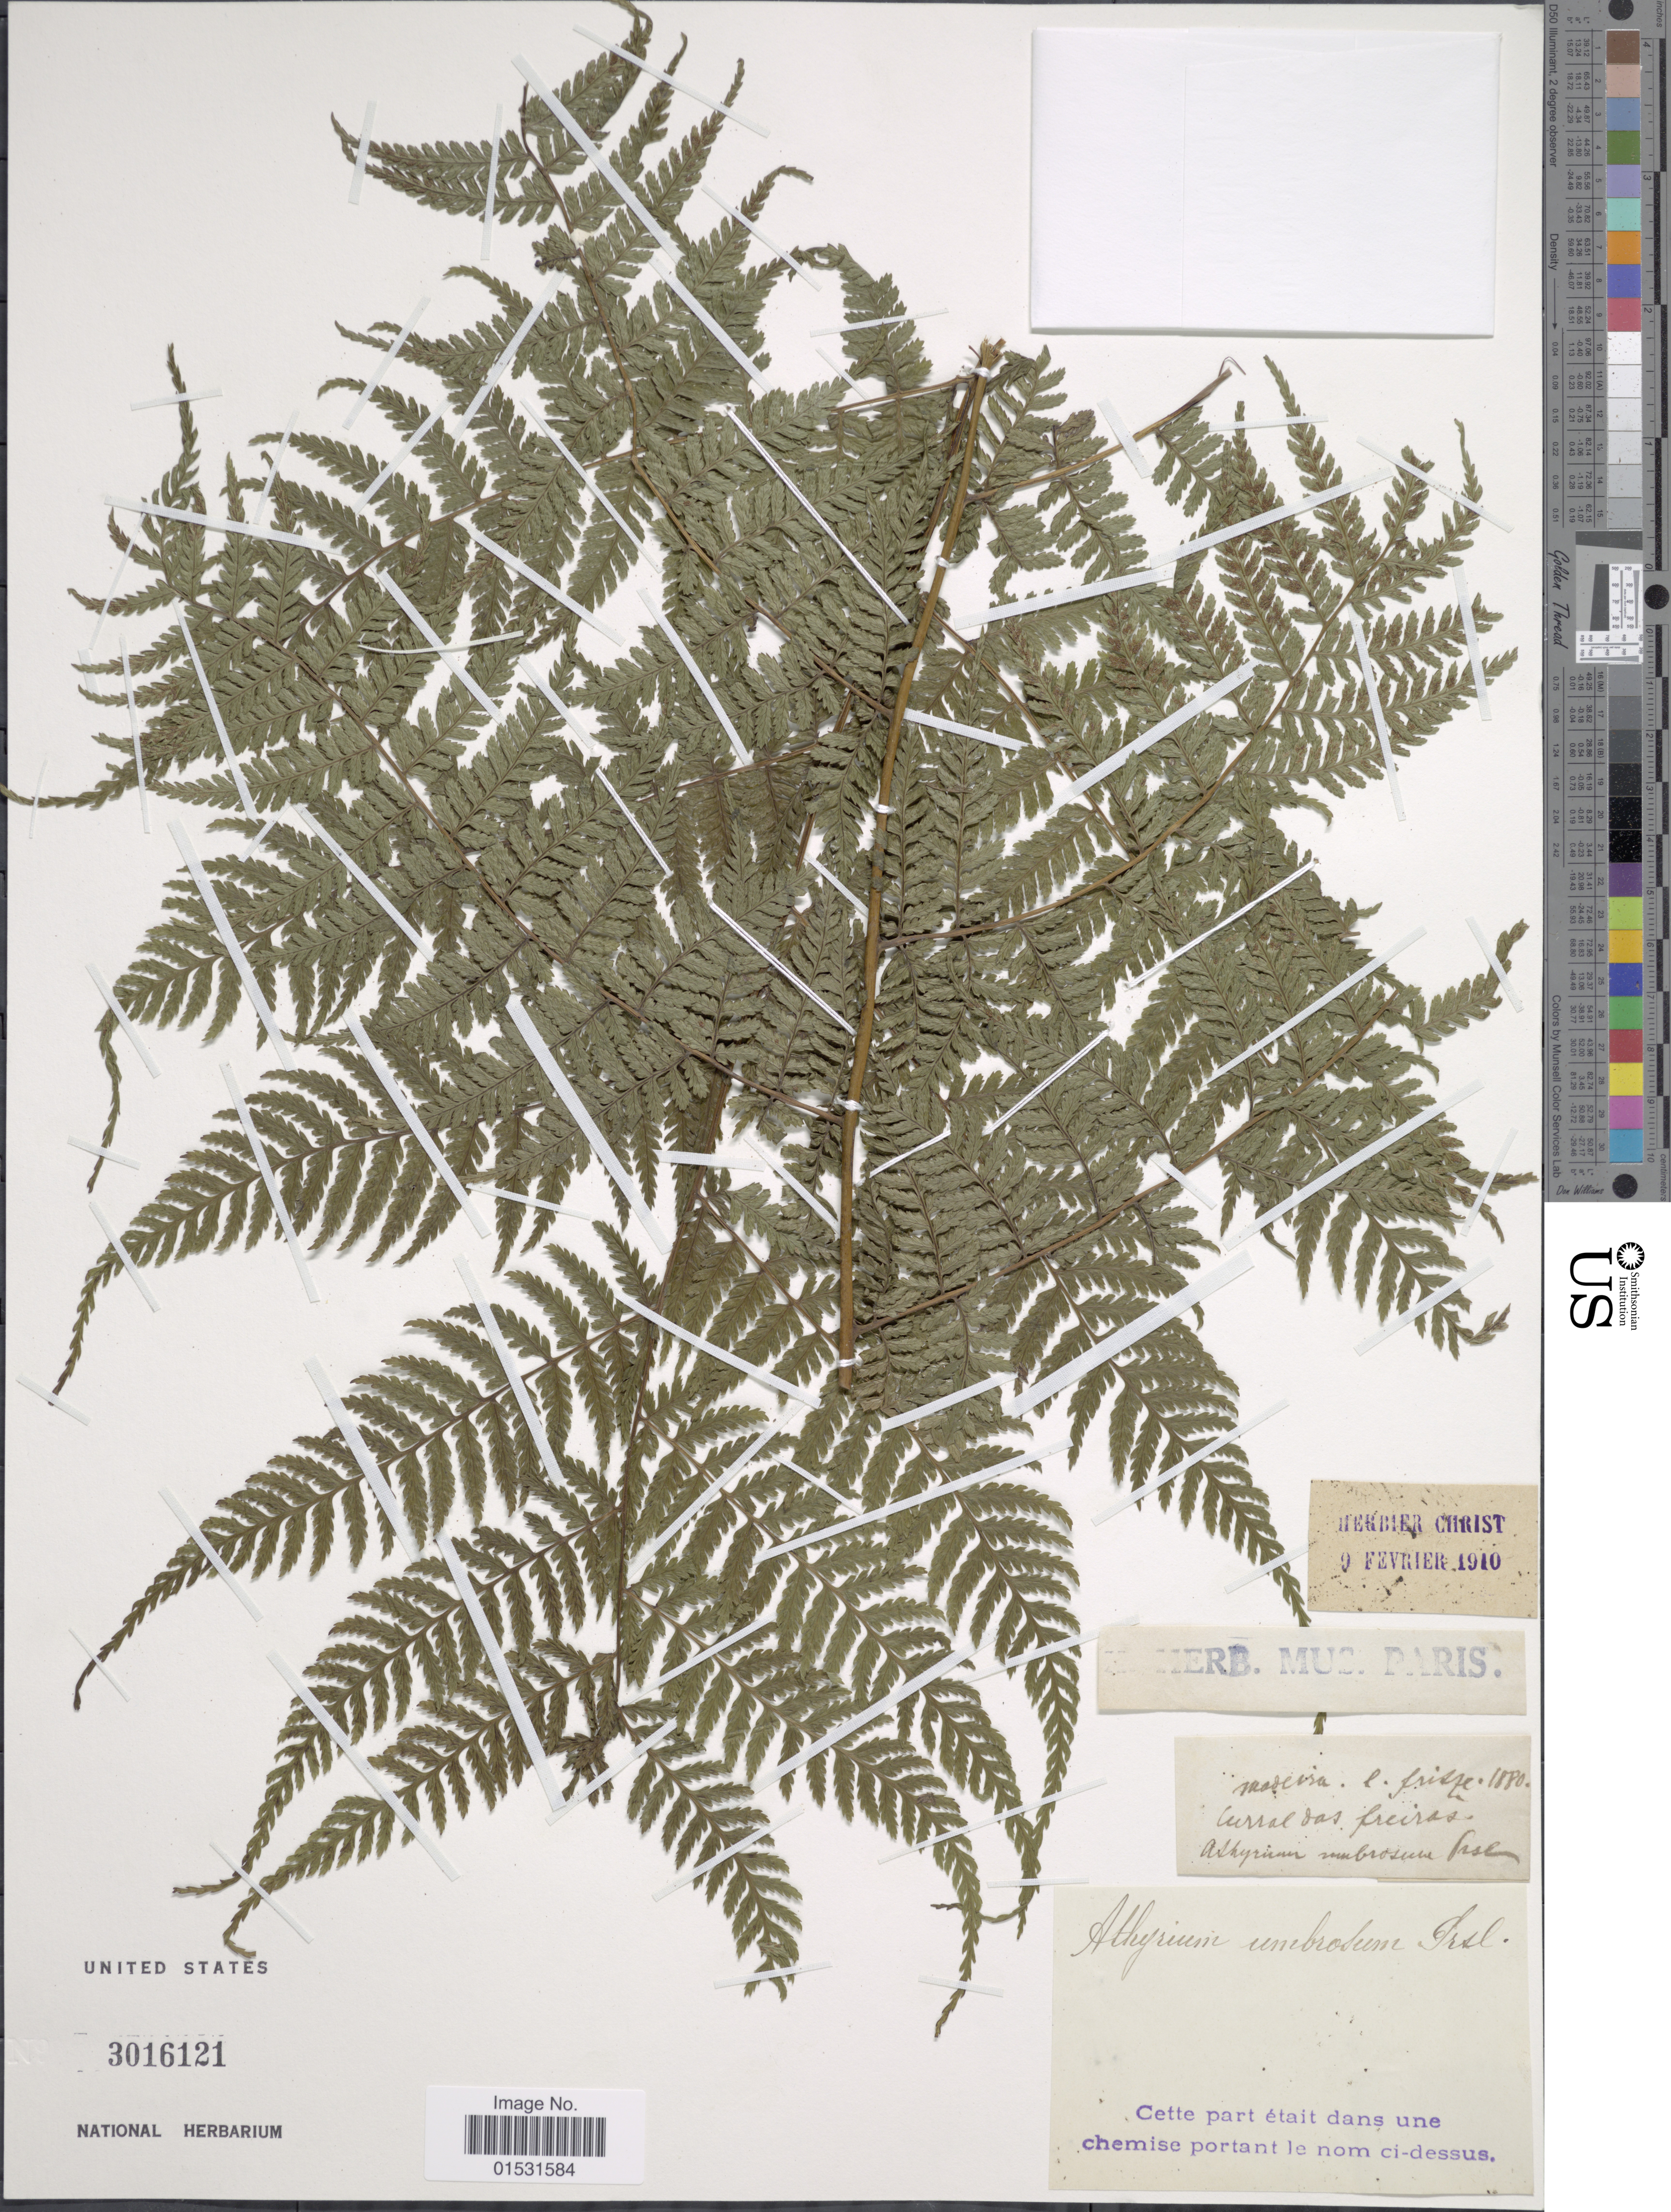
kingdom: Plantae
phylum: Tracheophyta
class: Polypodiopsida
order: Polypodiales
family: Athyriaceae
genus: Athyrium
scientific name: Athyrium umbrosum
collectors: K. R. Wood, S. Perlman, T. J. Givnish & B. Baldwin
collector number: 1126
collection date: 1991-08-06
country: United States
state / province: Hawaii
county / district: Kauai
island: Kaua'i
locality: Boundary of Lihue and Kawaihau Districts; below 'The Blue Hole', Headwaters of N. Fork of Wailua River, just N. of Mt. Kawaikini, and S.E. of Mt. Waialeale.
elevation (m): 690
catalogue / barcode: US 3252235